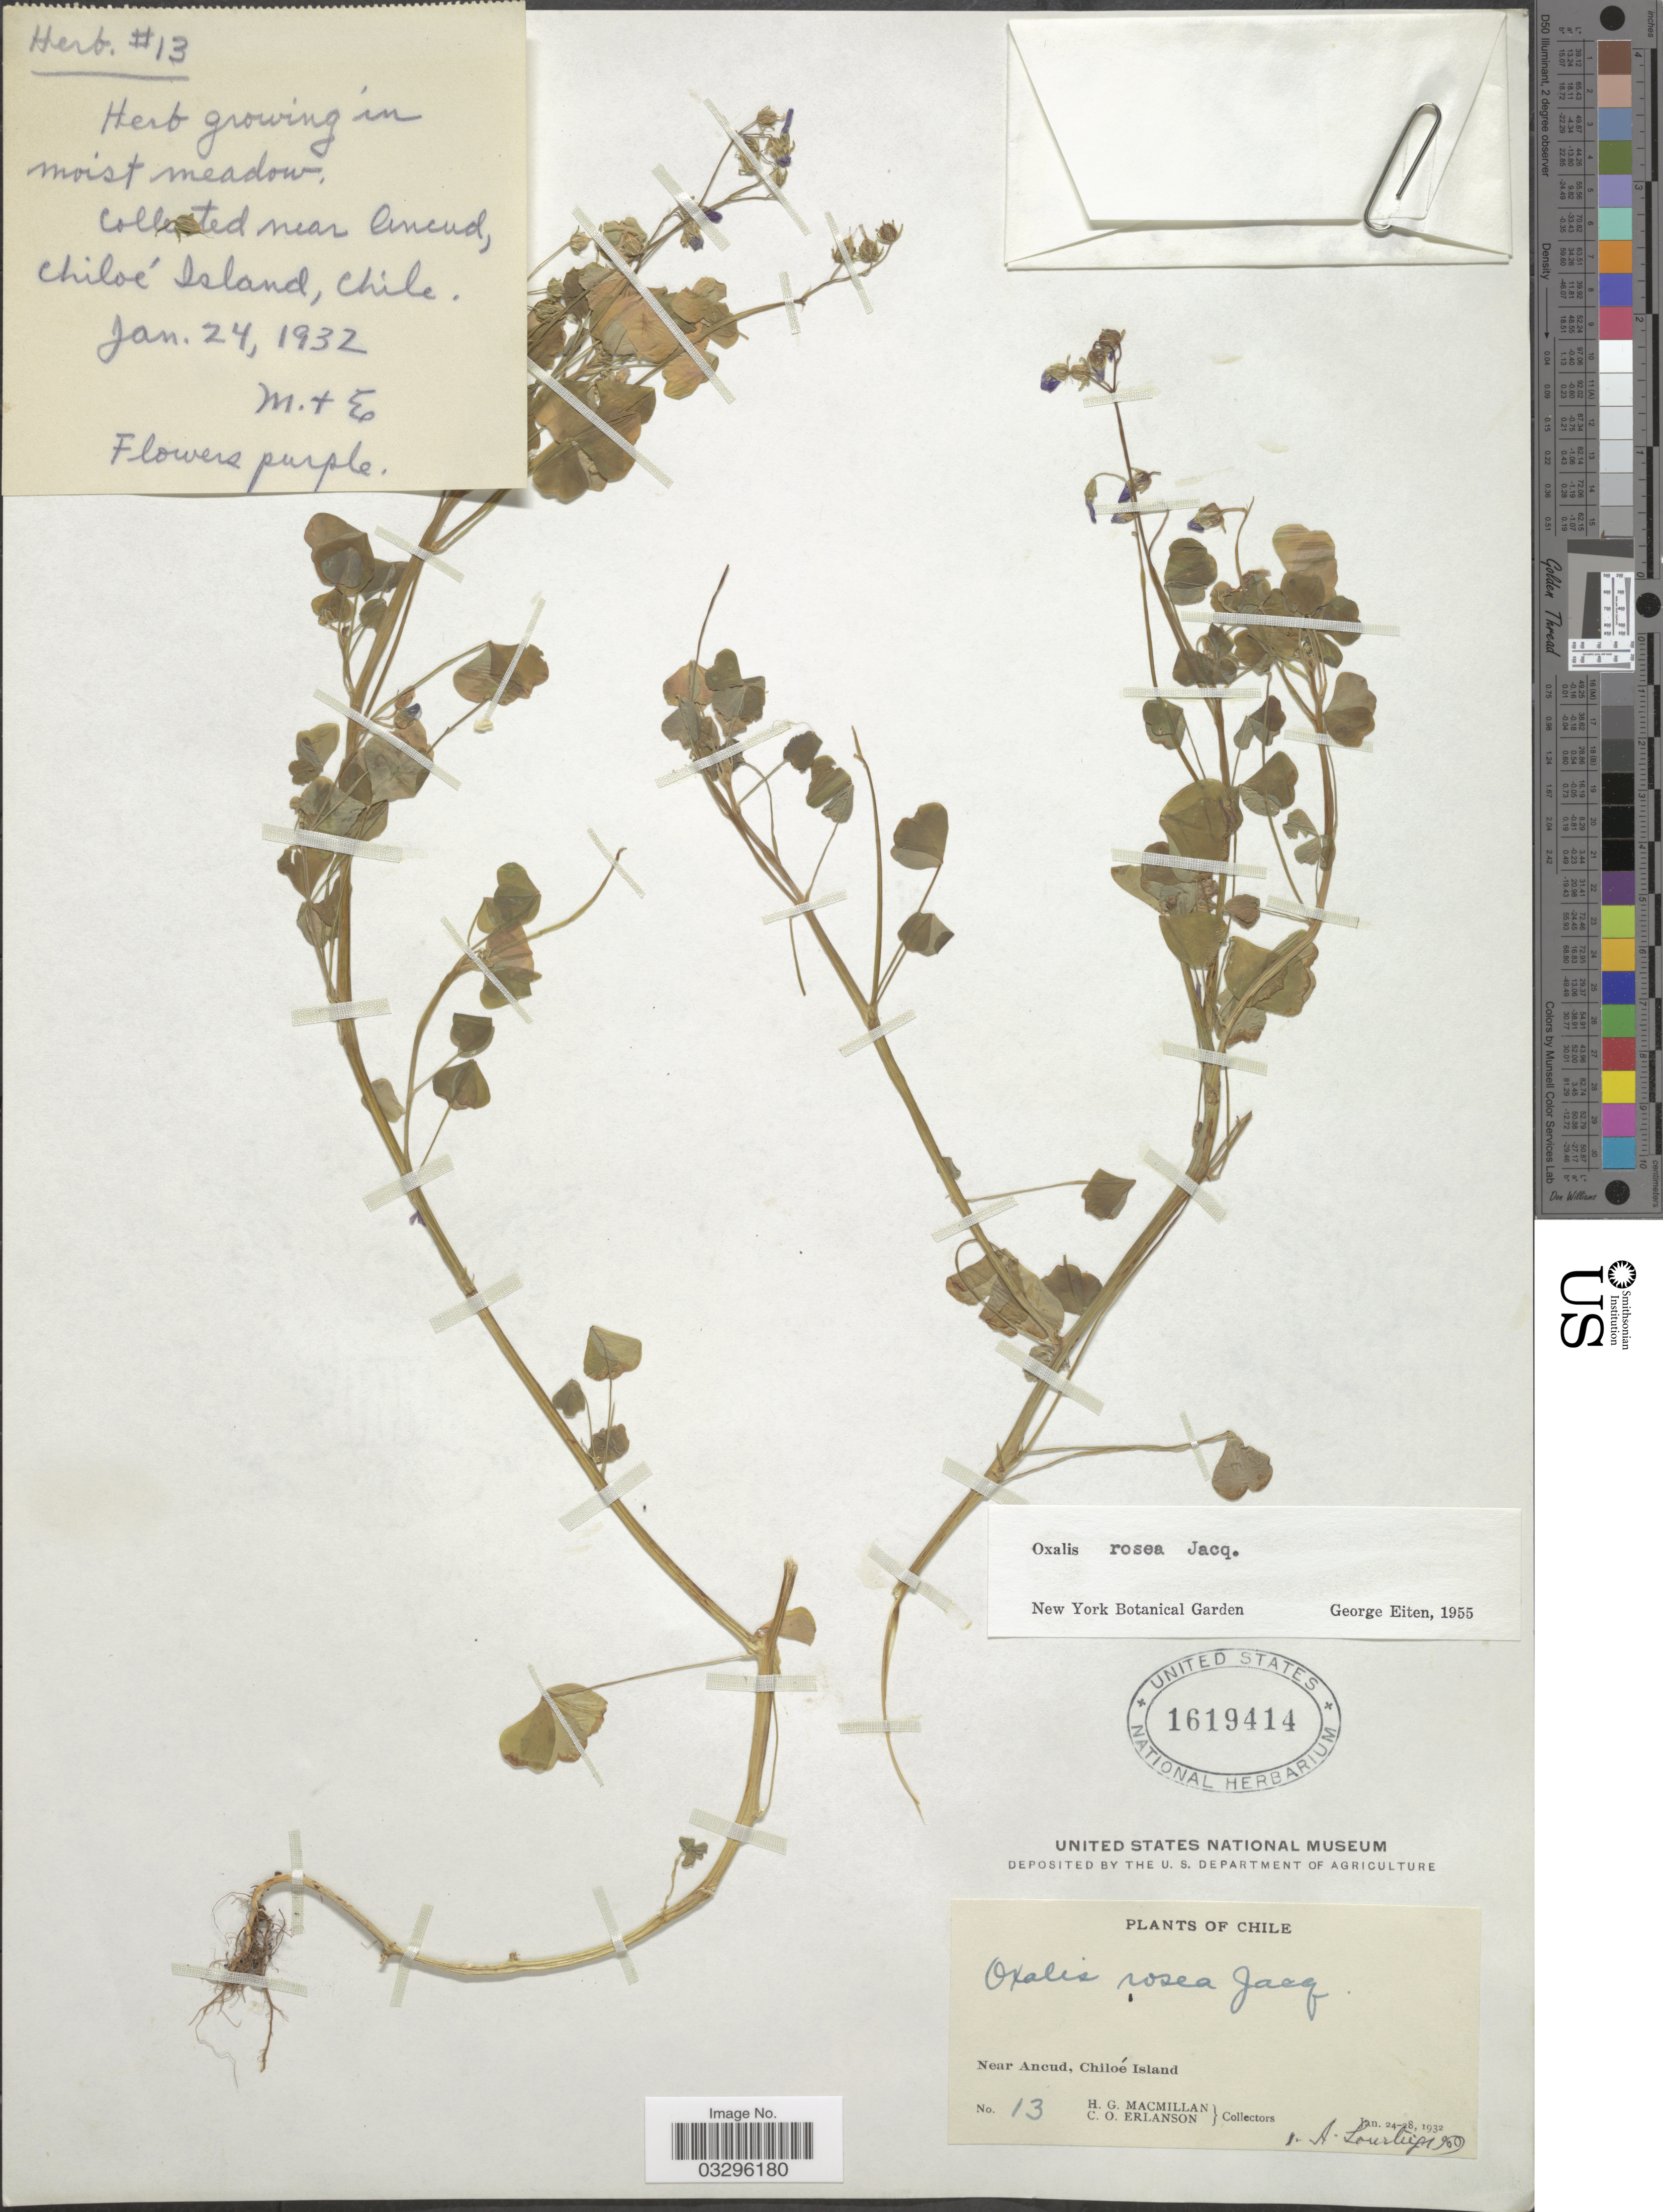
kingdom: Plantae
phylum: Tracheophyta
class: Magnoliopsida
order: Oxalidales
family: Oxalidaceae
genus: Oxalis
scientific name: Oxalis rosea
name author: Jacq.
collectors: H. MacMillan & C. O. Erlanson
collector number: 13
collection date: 1932-01-24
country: Chile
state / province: Arica y Parinacota (XV)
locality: Near Ancud, Chilóe Island.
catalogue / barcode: US 1619414